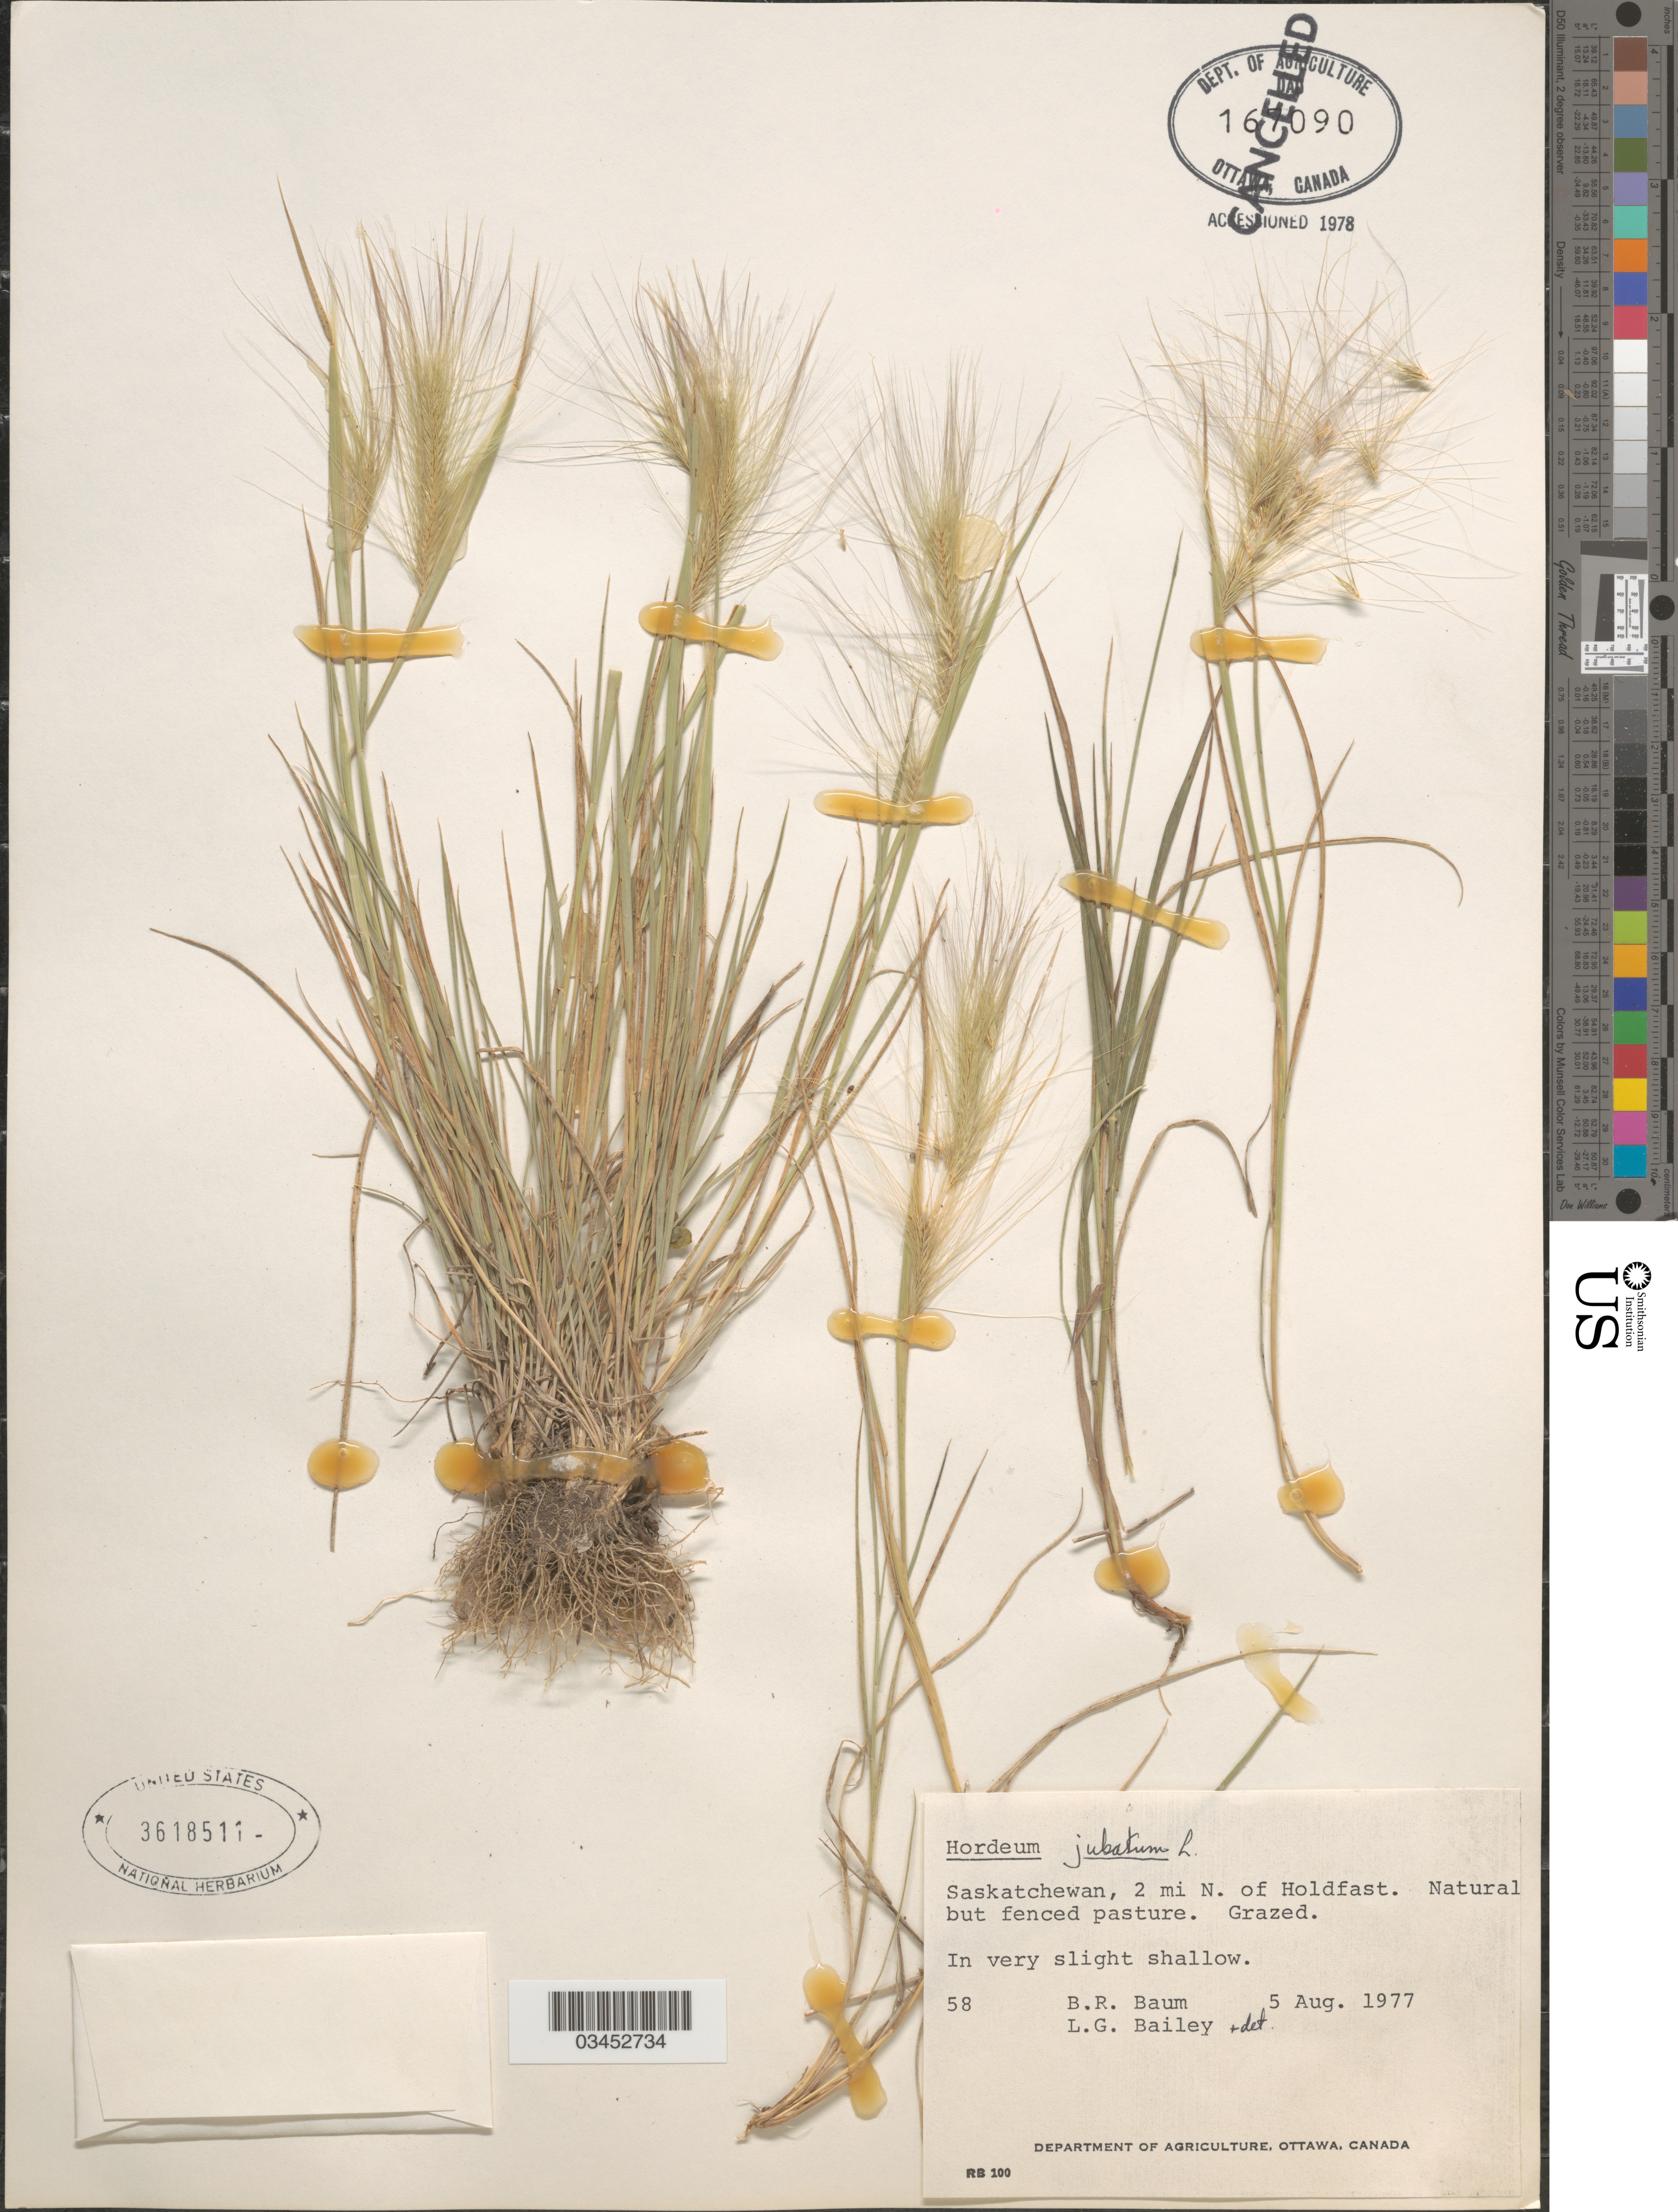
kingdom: Plantae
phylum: Tracheophyta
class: Liliopsida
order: Poales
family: Poaceae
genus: Hordeum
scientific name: Hordeum jubatum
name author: L.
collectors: B. Baum & L. Bailey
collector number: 58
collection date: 1977-08-05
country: Canada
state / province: Saskatchewan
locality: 2 mi N. of Holdfast.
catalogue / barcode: US 3618511